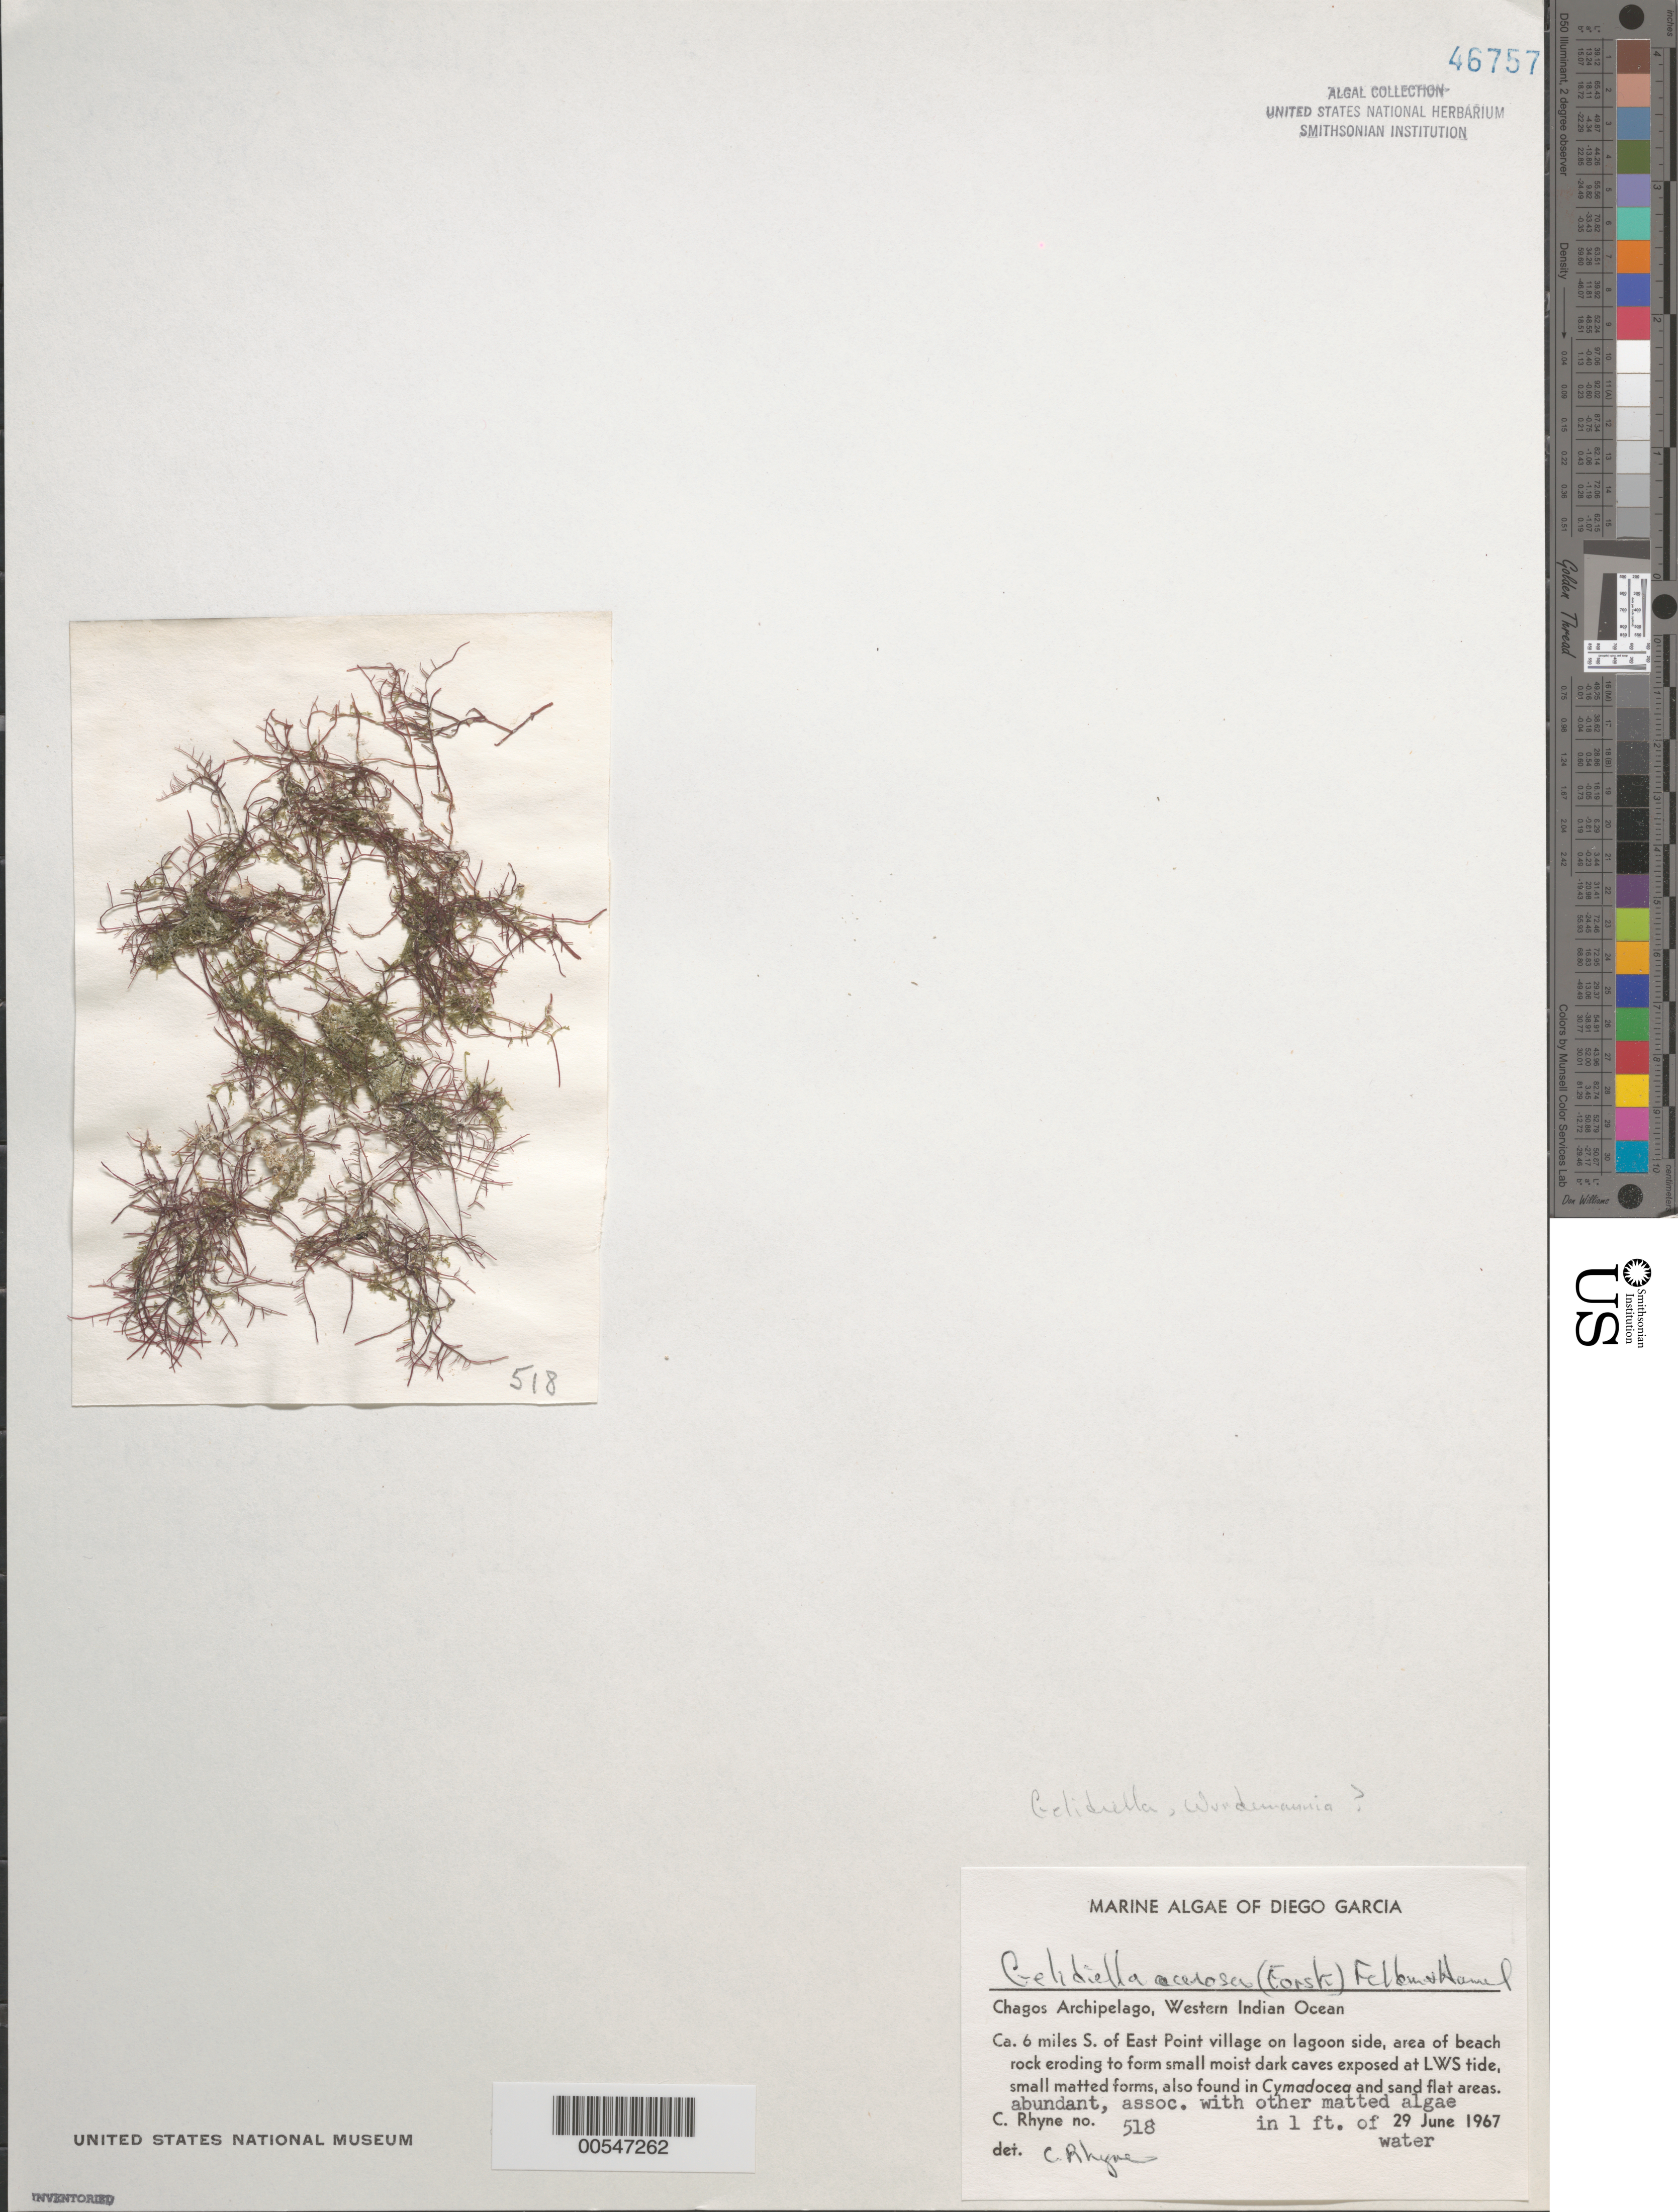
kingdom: Plantae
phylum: Rhodophyta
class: Florideophyceae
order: Gelidiales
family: Gelidiellaceae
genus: Gelidiella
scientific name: Gelidiella acerosa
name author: (Forssk.) Feldmann & G. Hamel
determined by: Rhyne, C. F.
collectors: C. Rhyne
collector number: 518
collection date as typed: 29 Jun 1967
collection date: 1967-06-29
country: British Indian Ocean Territory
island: Diego Garcia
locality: Ca. 6 miles south of East Point Village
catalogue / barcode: US 46757